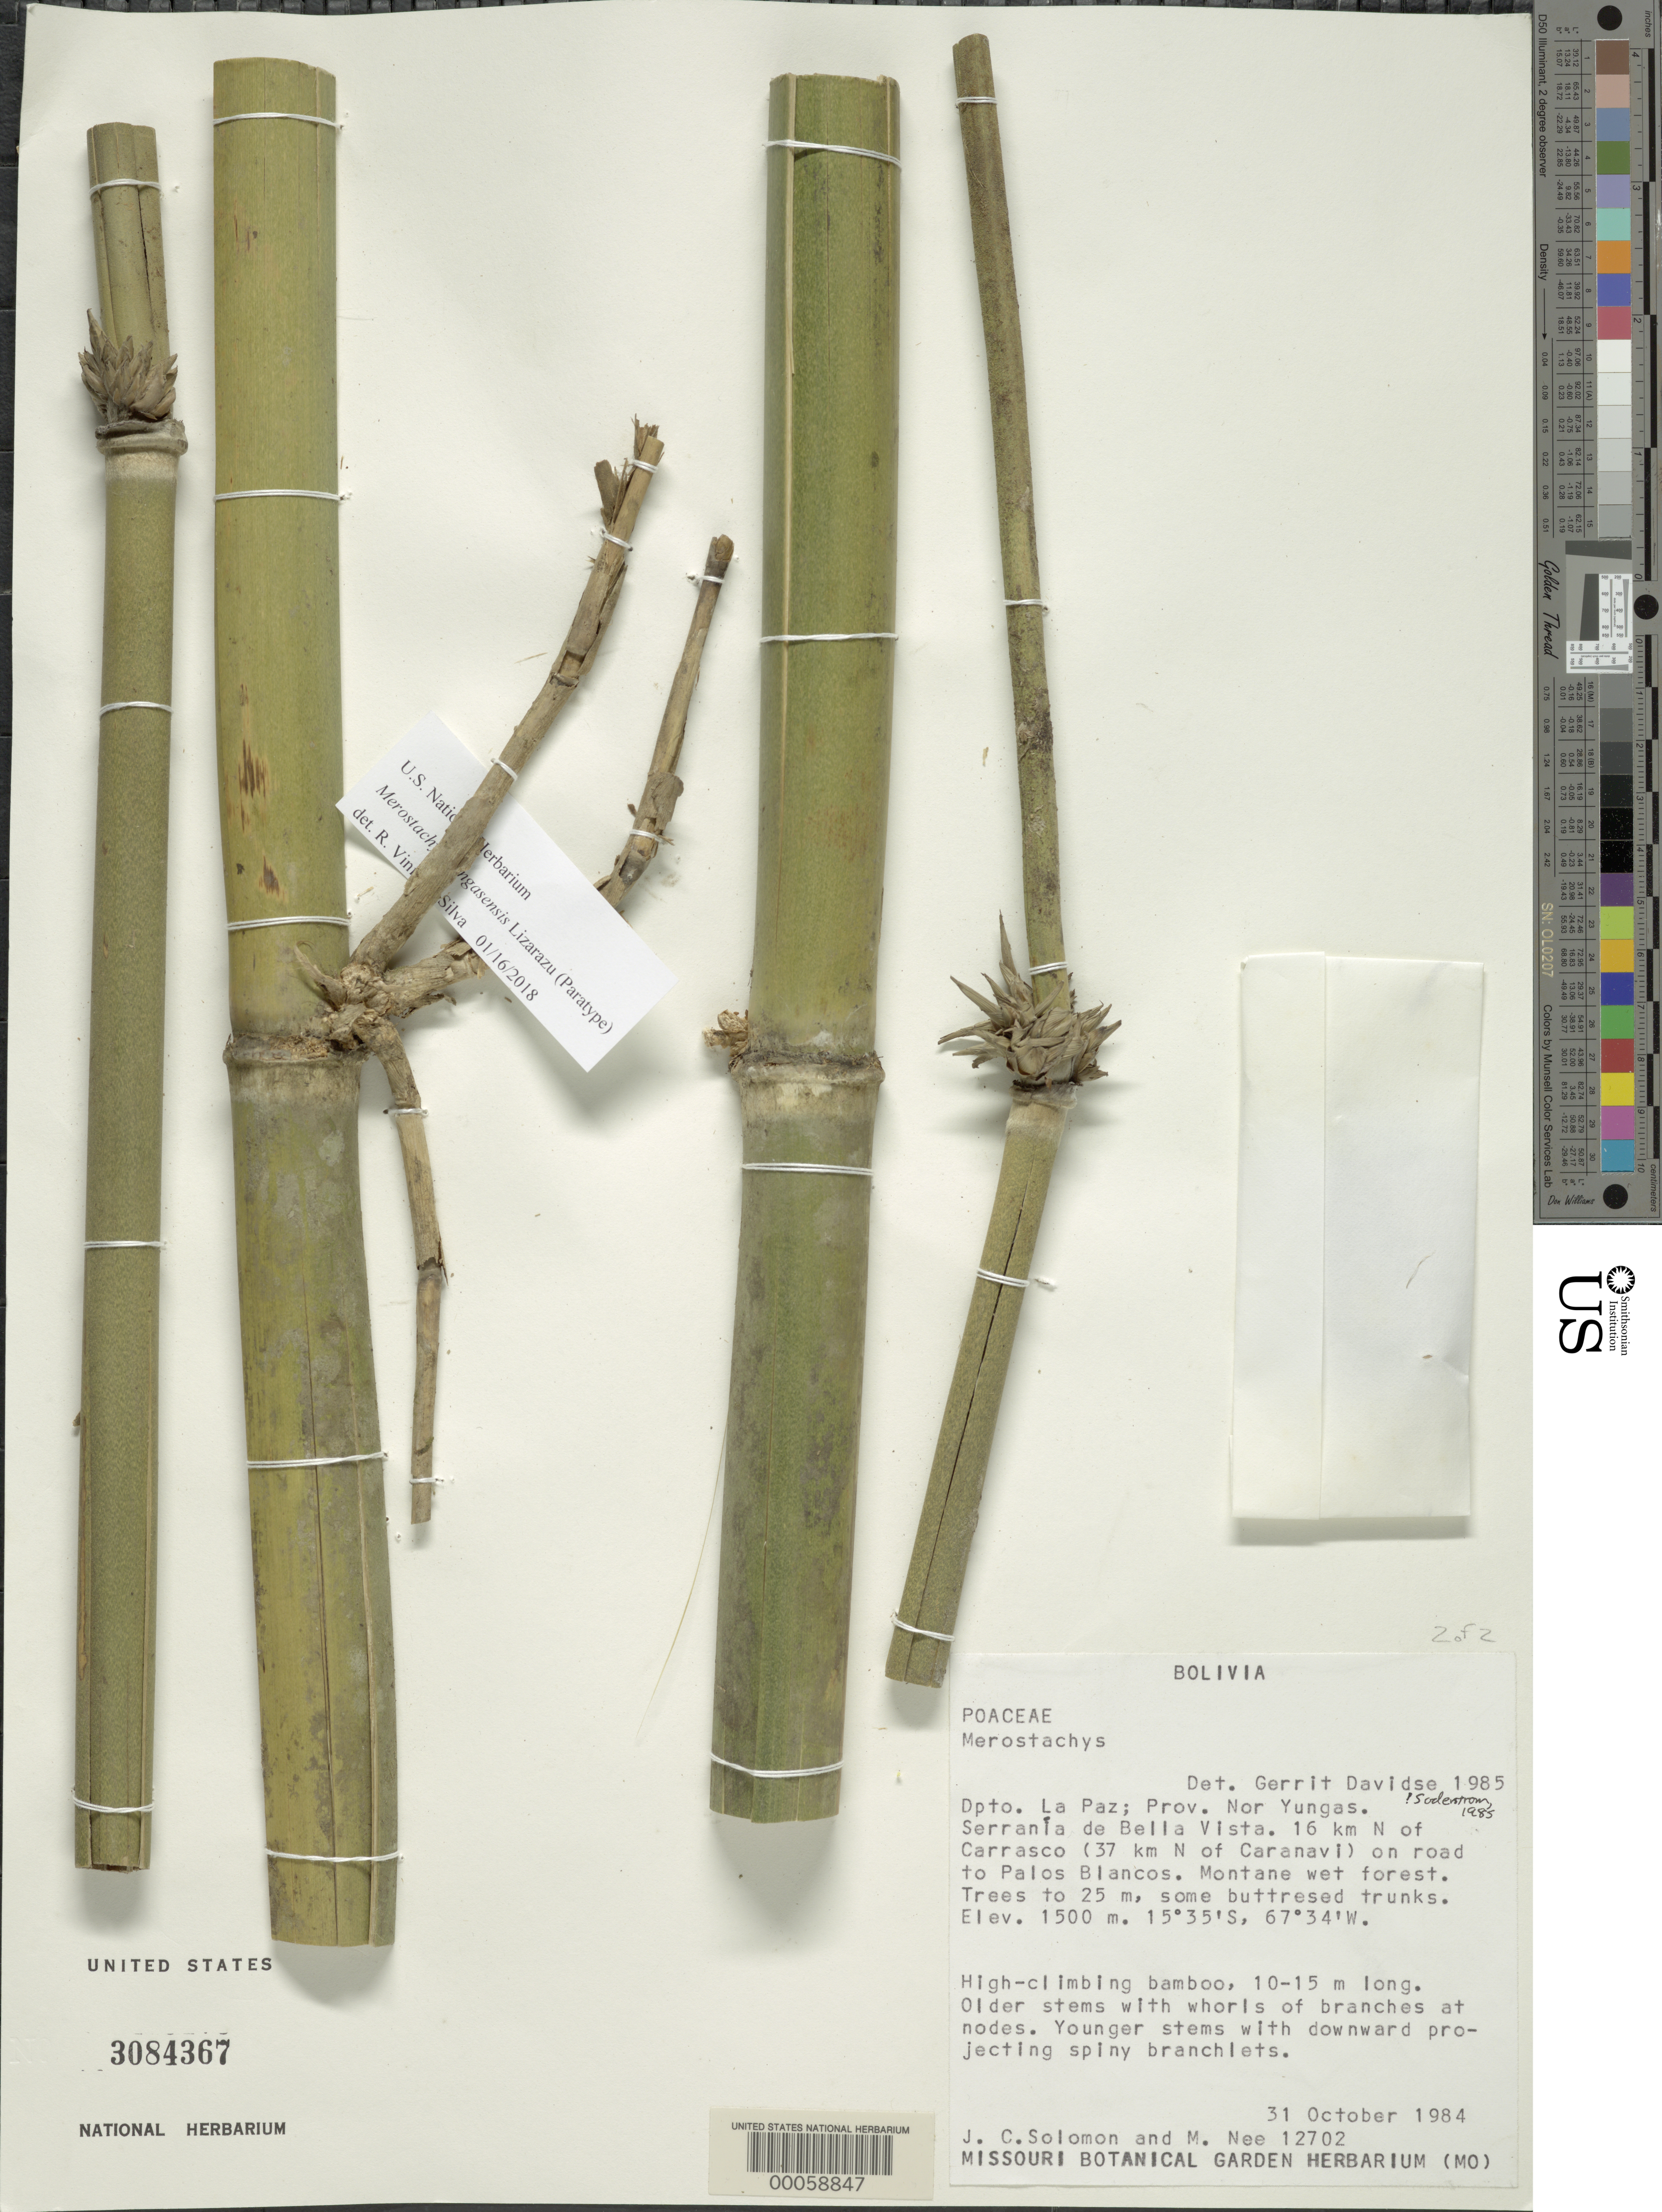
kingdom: Plantae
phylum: Tracheophyta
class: Liliopsida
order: Poales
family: Poaceae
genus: Merostachys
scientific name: Merostachys yungasensis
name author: Lizarazu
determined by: Vinicius-Silva, R.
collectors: J. C. Solomon & M. Nee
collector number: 12702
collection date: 1984-10-31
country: Bolivia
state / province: La Paz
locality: Nor Yungas. Serrania de Bella Vista, 16 km N of Carrasco (37 km N of Caranavi) on road to Palos Blancos.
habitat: Montane wet forest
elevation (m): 1500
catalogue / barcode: US 3084367